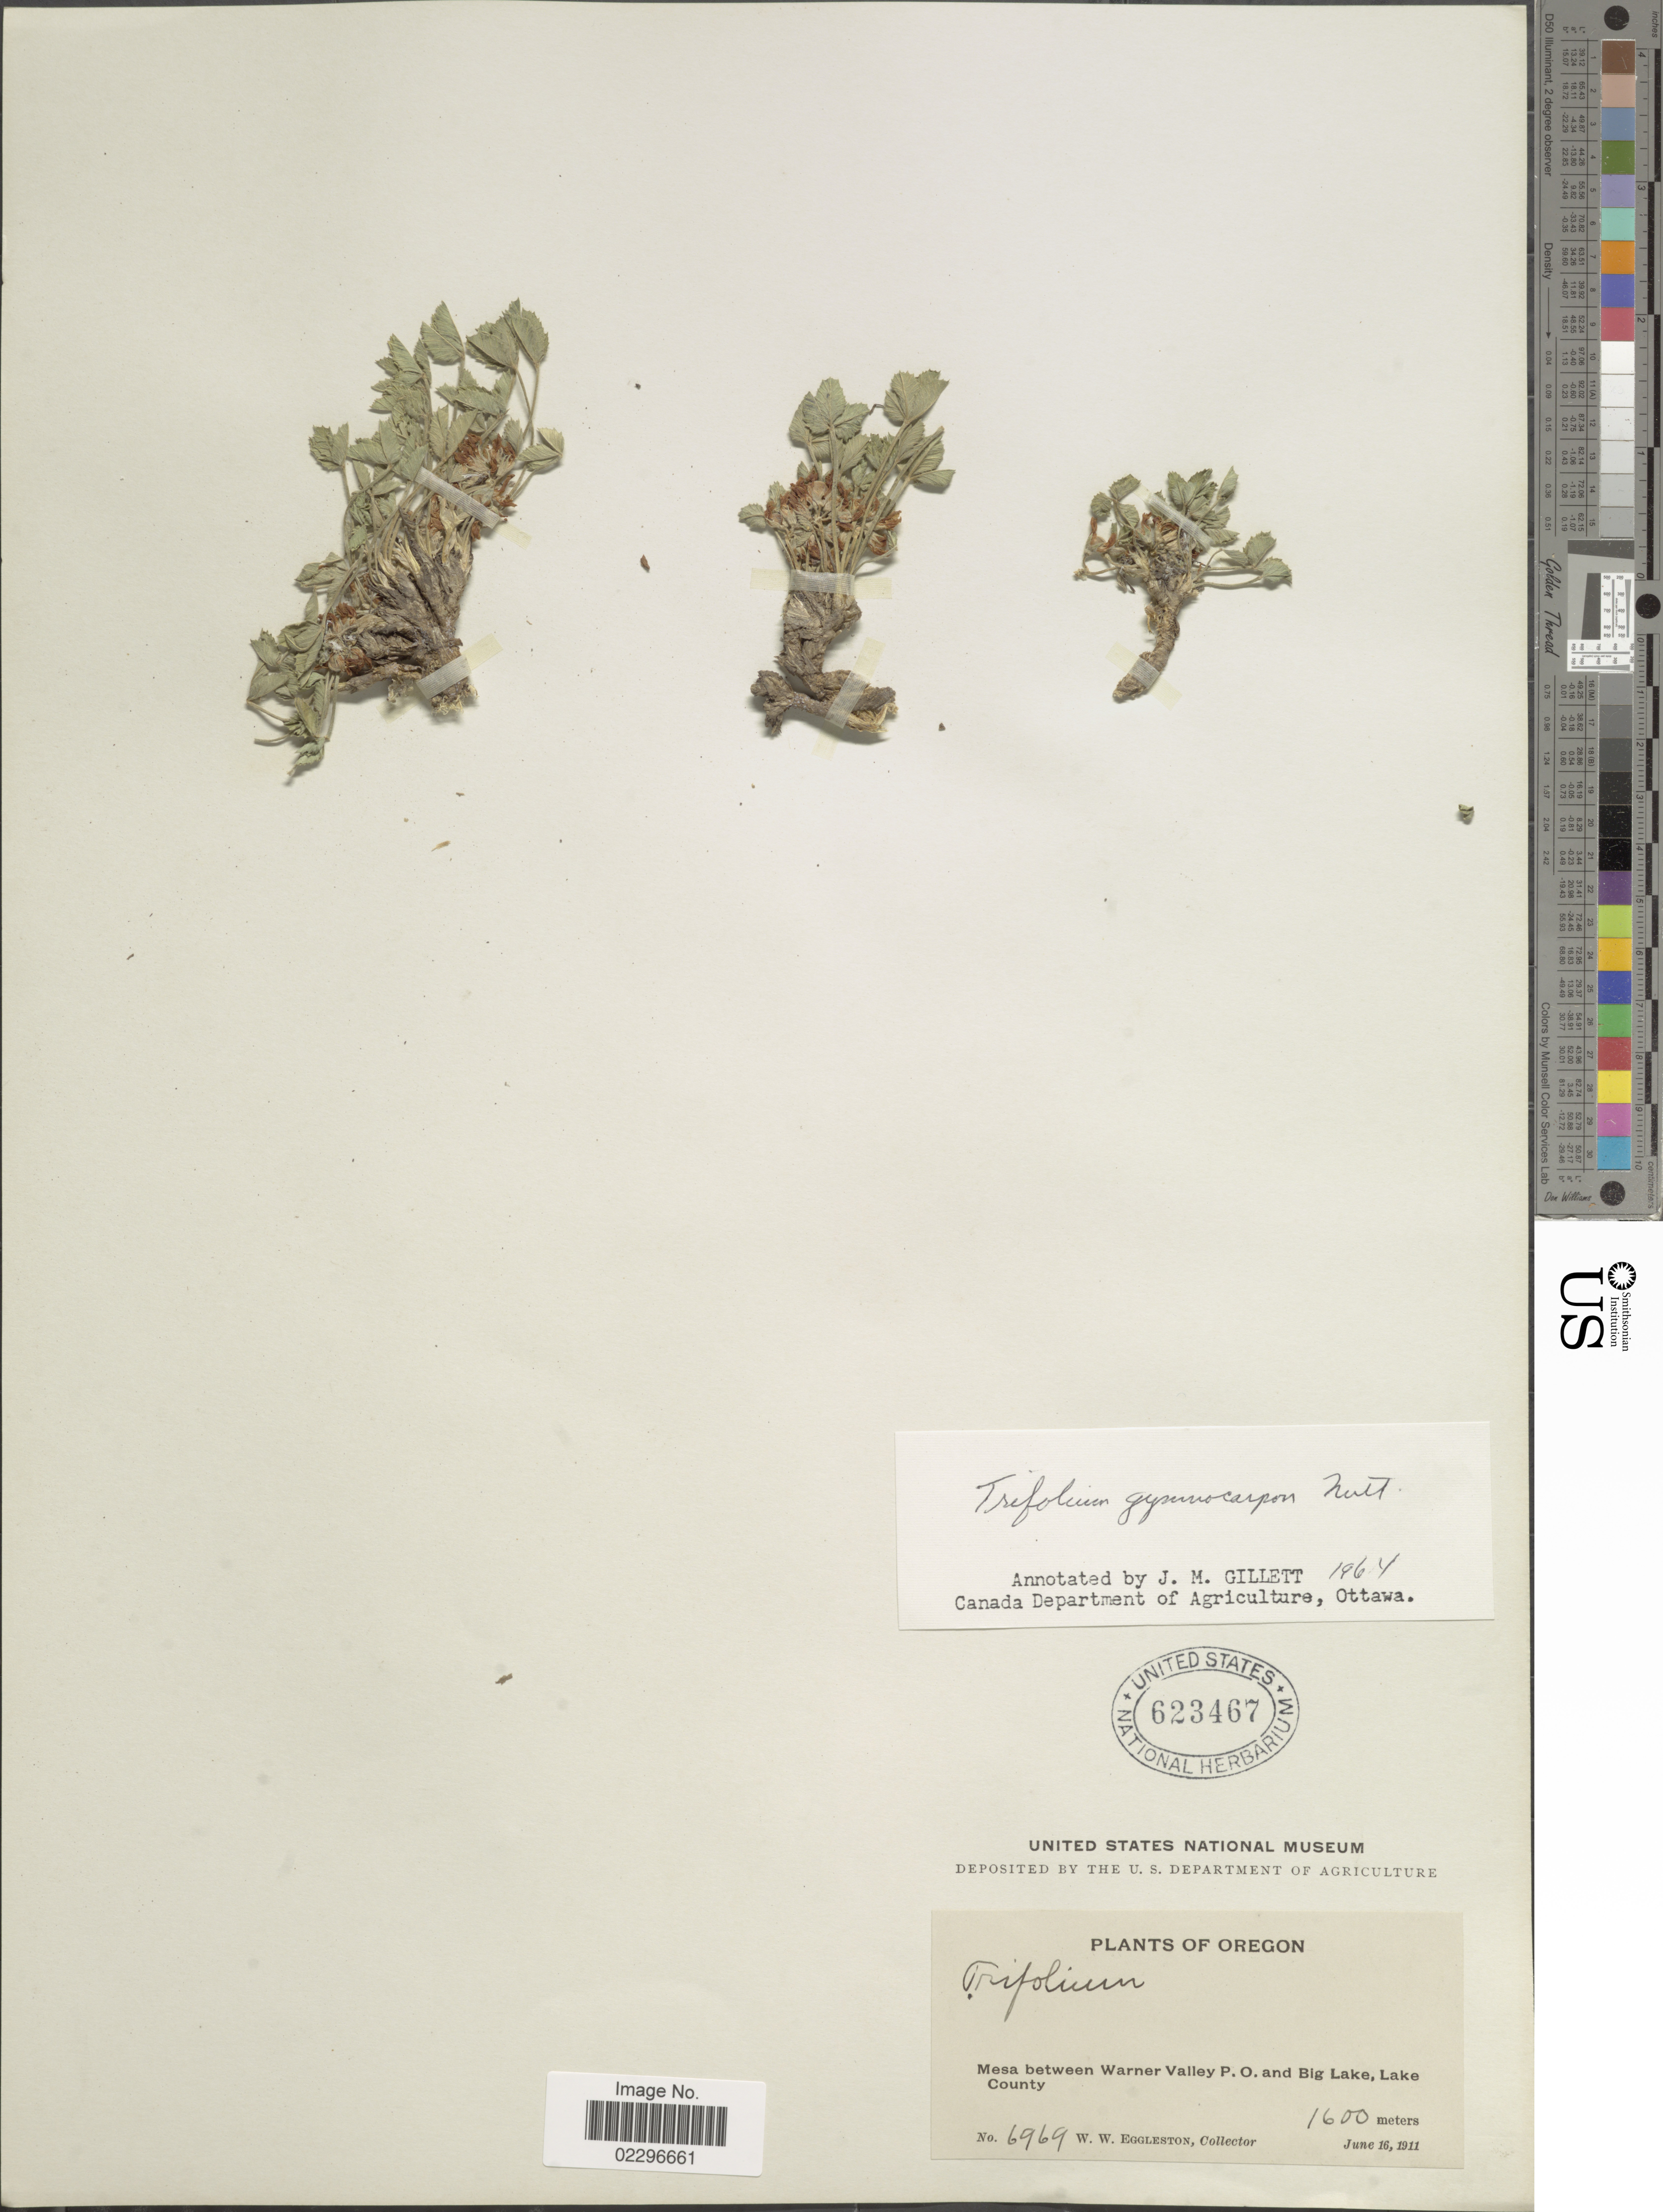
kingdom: Plantae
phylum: Tracheophyta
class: Magnoliopsida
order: Fabales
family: Fabaceae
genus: Trifolium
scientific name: Trifolium gymnocarpon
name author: Nutt.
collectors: W. W. Eggleston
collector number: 6969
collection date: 1911-06-16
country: United States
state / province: Oregon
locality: Mesa between Warner Valley P.O. and Big Lake, Lake County.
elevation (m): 1600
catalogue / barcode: US 623467